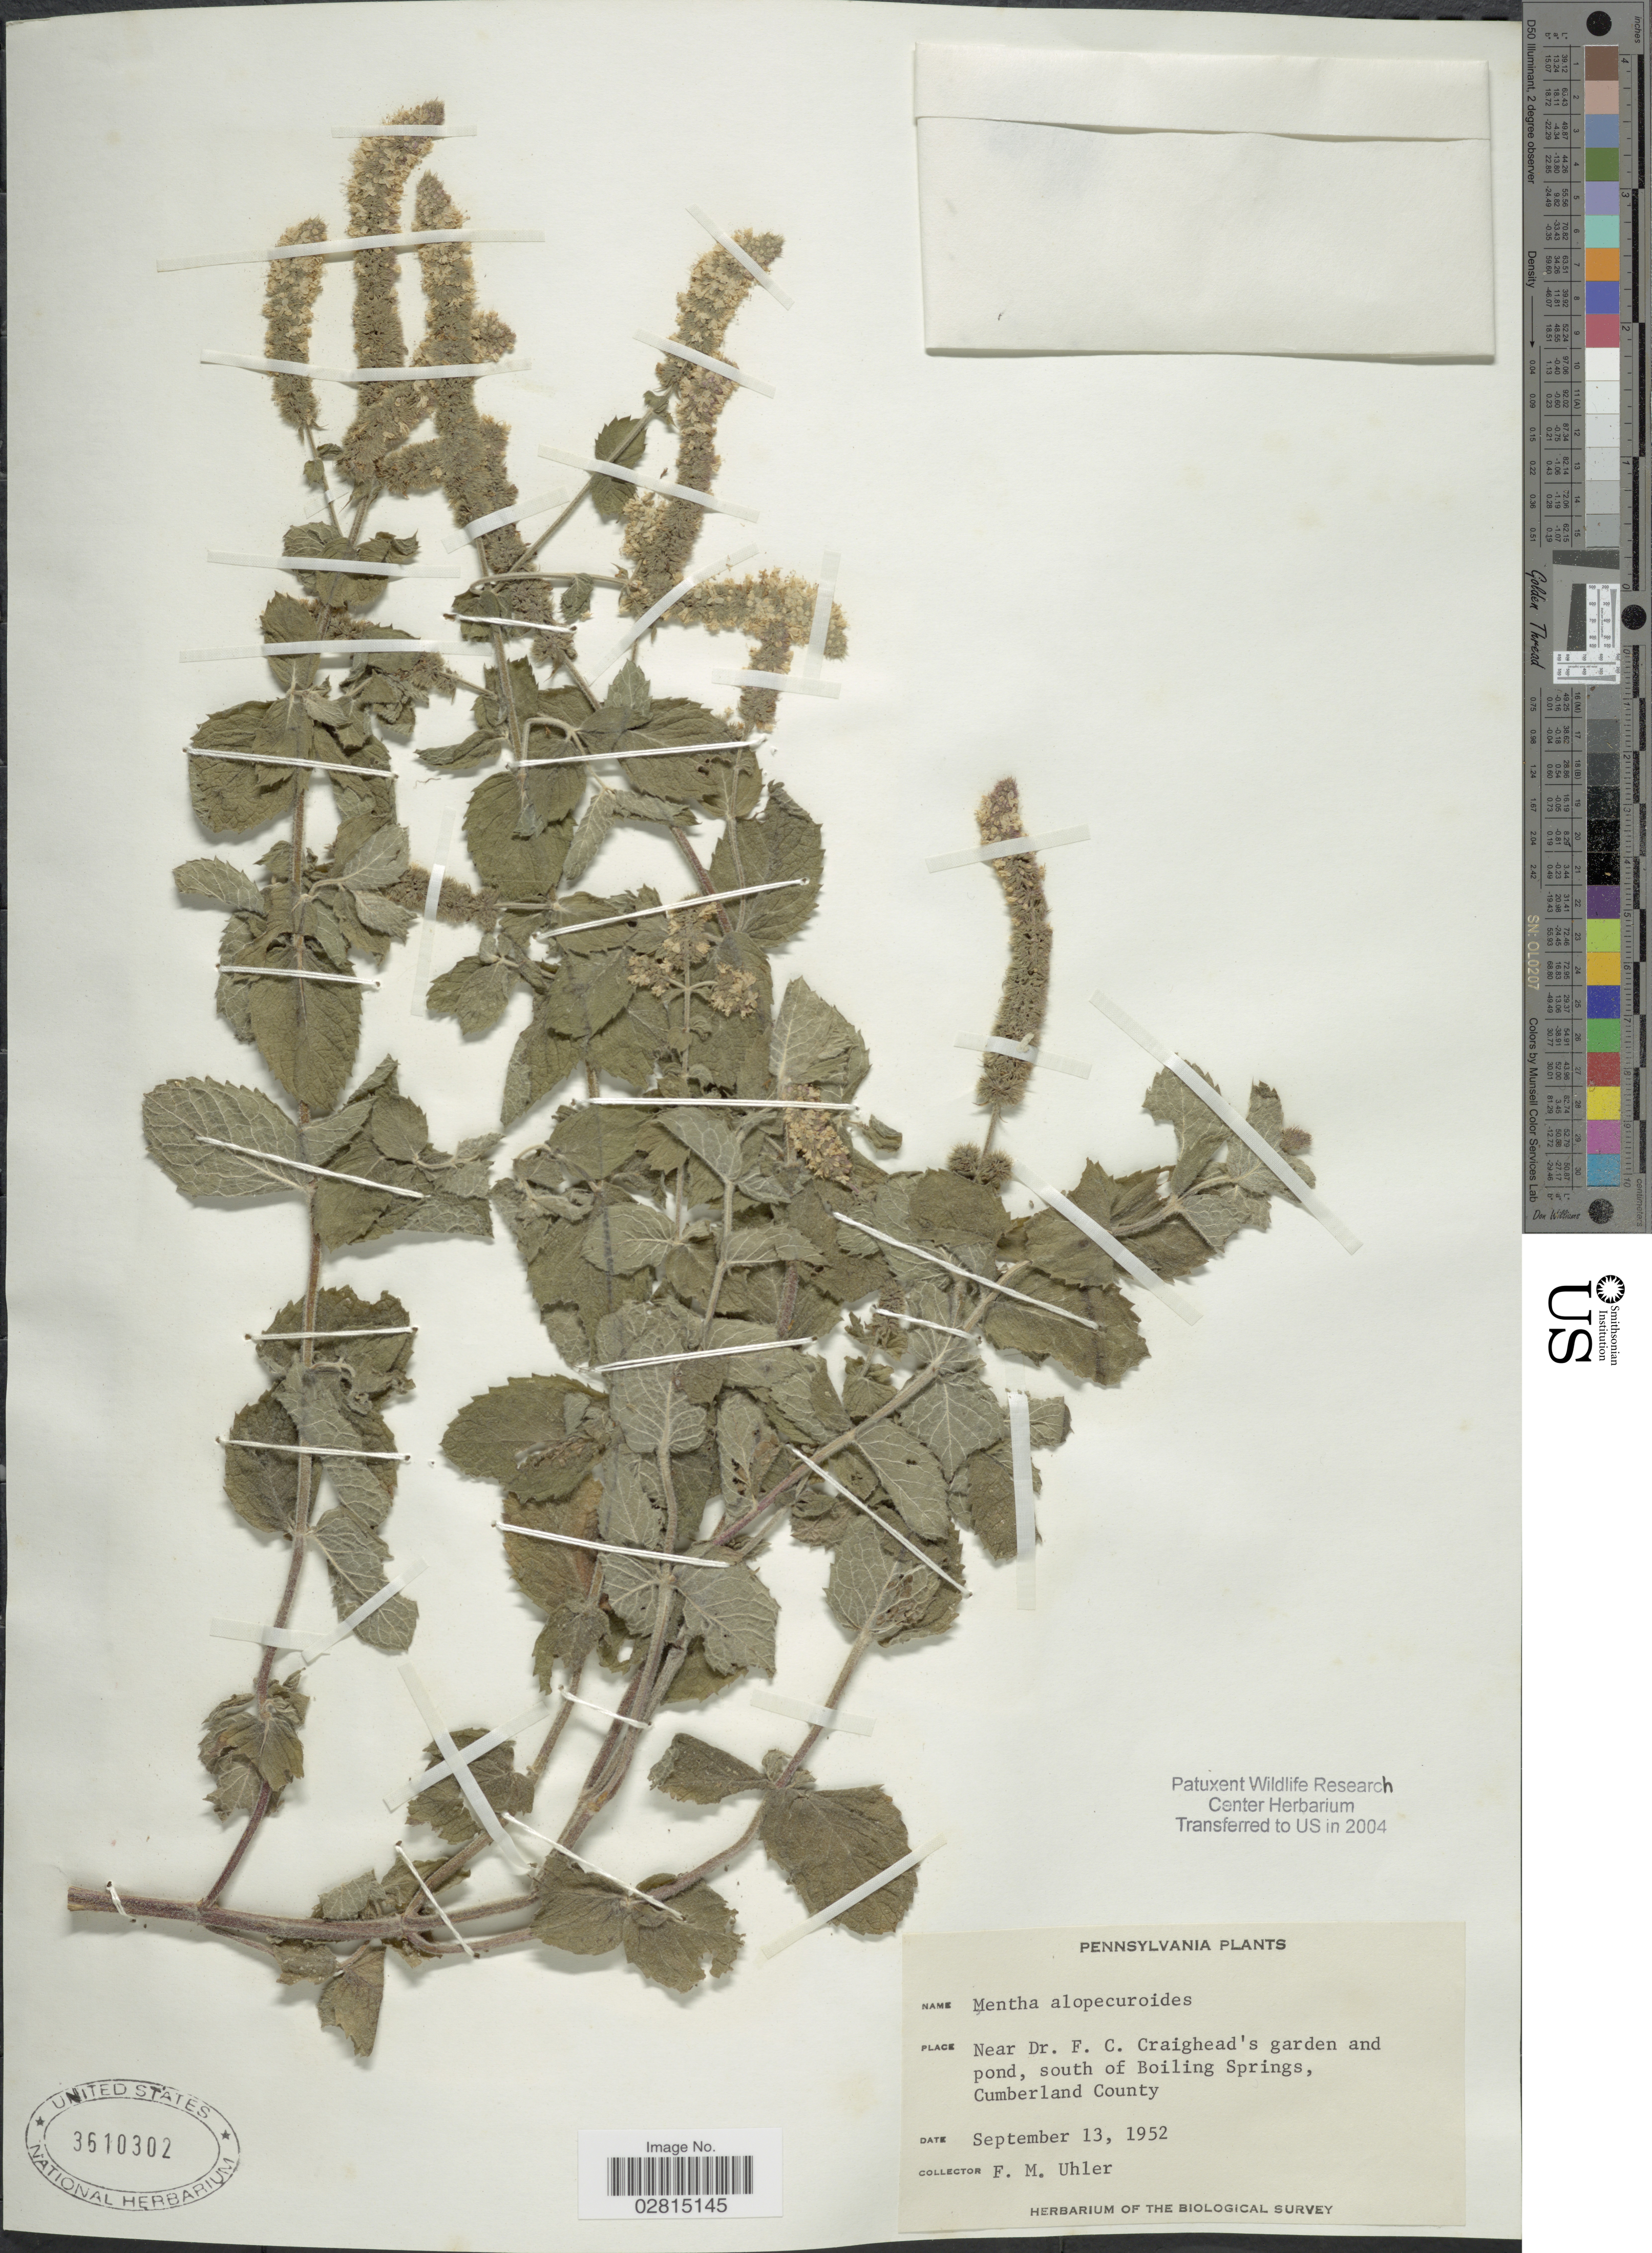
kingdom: Plantae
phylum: Tracheophyta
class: Magnoliopsida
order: Lamiales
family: Lamiaceae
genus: Mentha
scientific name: Mentha alopecuroides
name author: Hull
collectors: F. M. Uhler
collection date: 1952-09-13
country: United States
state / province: Pennsylvania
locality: Near Dr. F. C. Craighead's garden and pond, south of Boiling Springs, Cumberland County.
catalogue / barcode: US 3610302